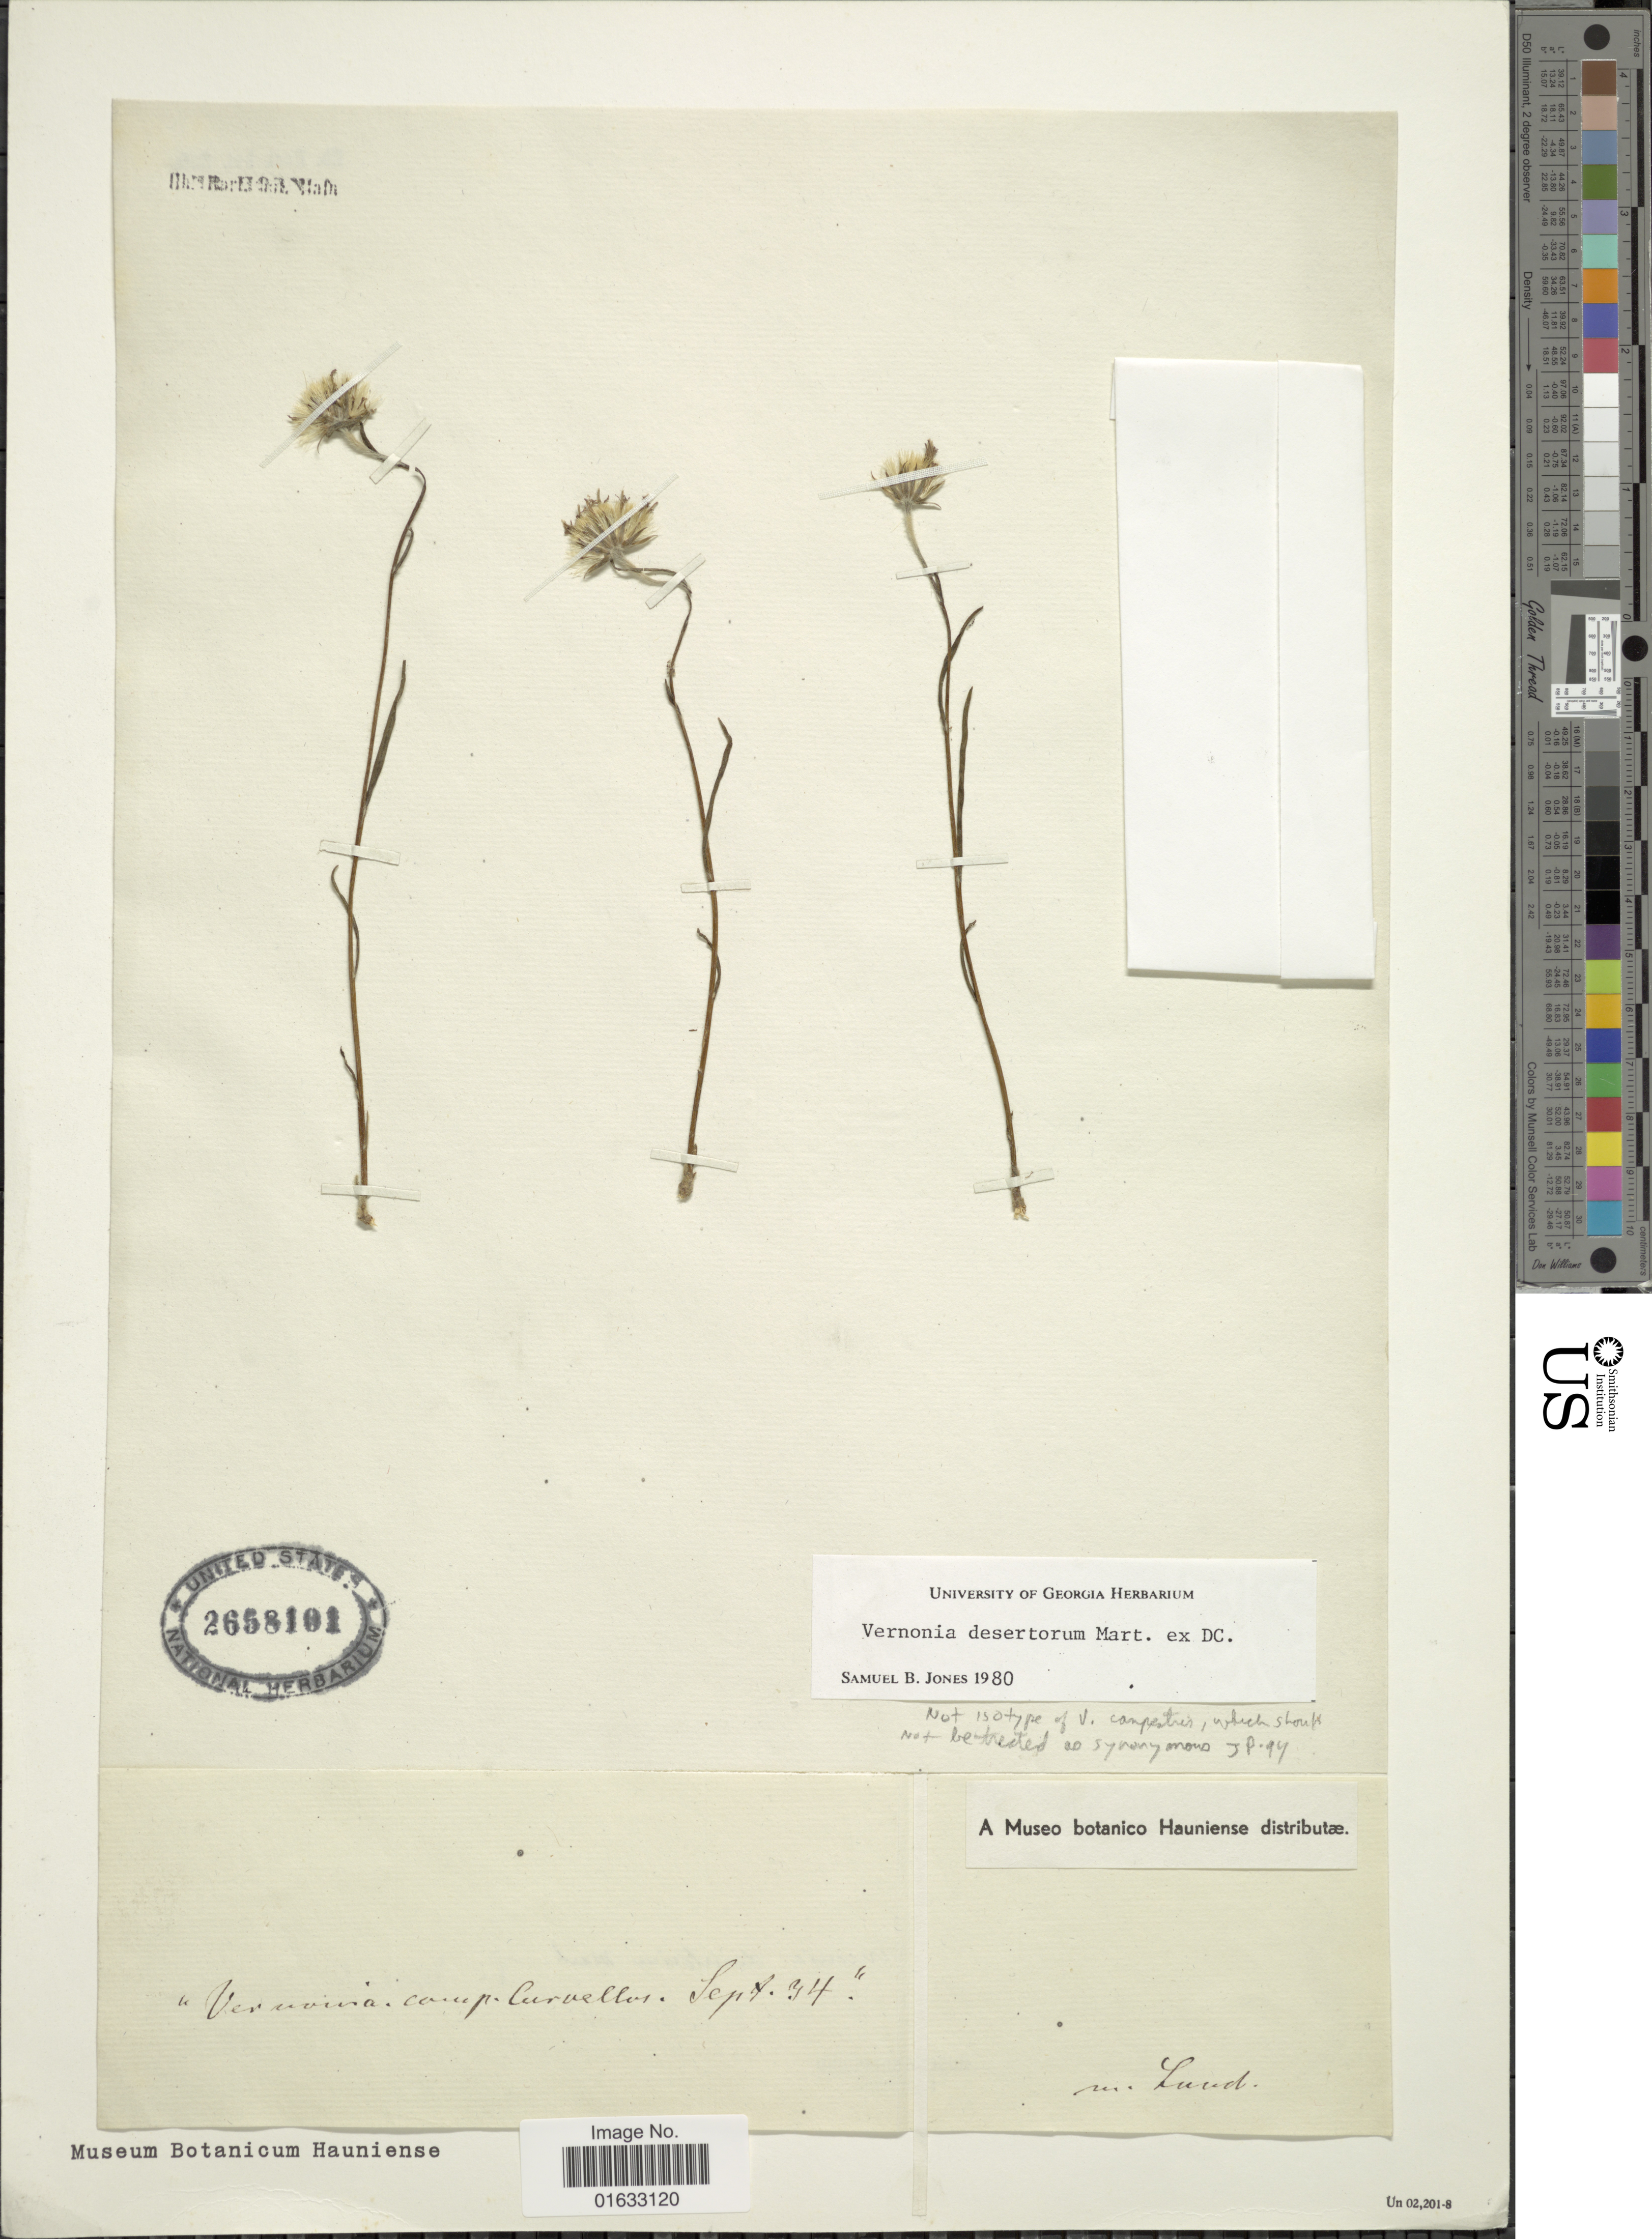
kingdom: Plantae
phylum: Tracheophyta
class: Magnoliopsida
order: Asterales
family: Asteraceae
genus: Chrysolaena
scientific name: Chrysolaena desertorum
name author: (Mart. ex DC.) Dematt.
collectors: -- Lund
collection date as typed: Transcribed d/m/y: /9/34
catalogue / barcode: US 2658101